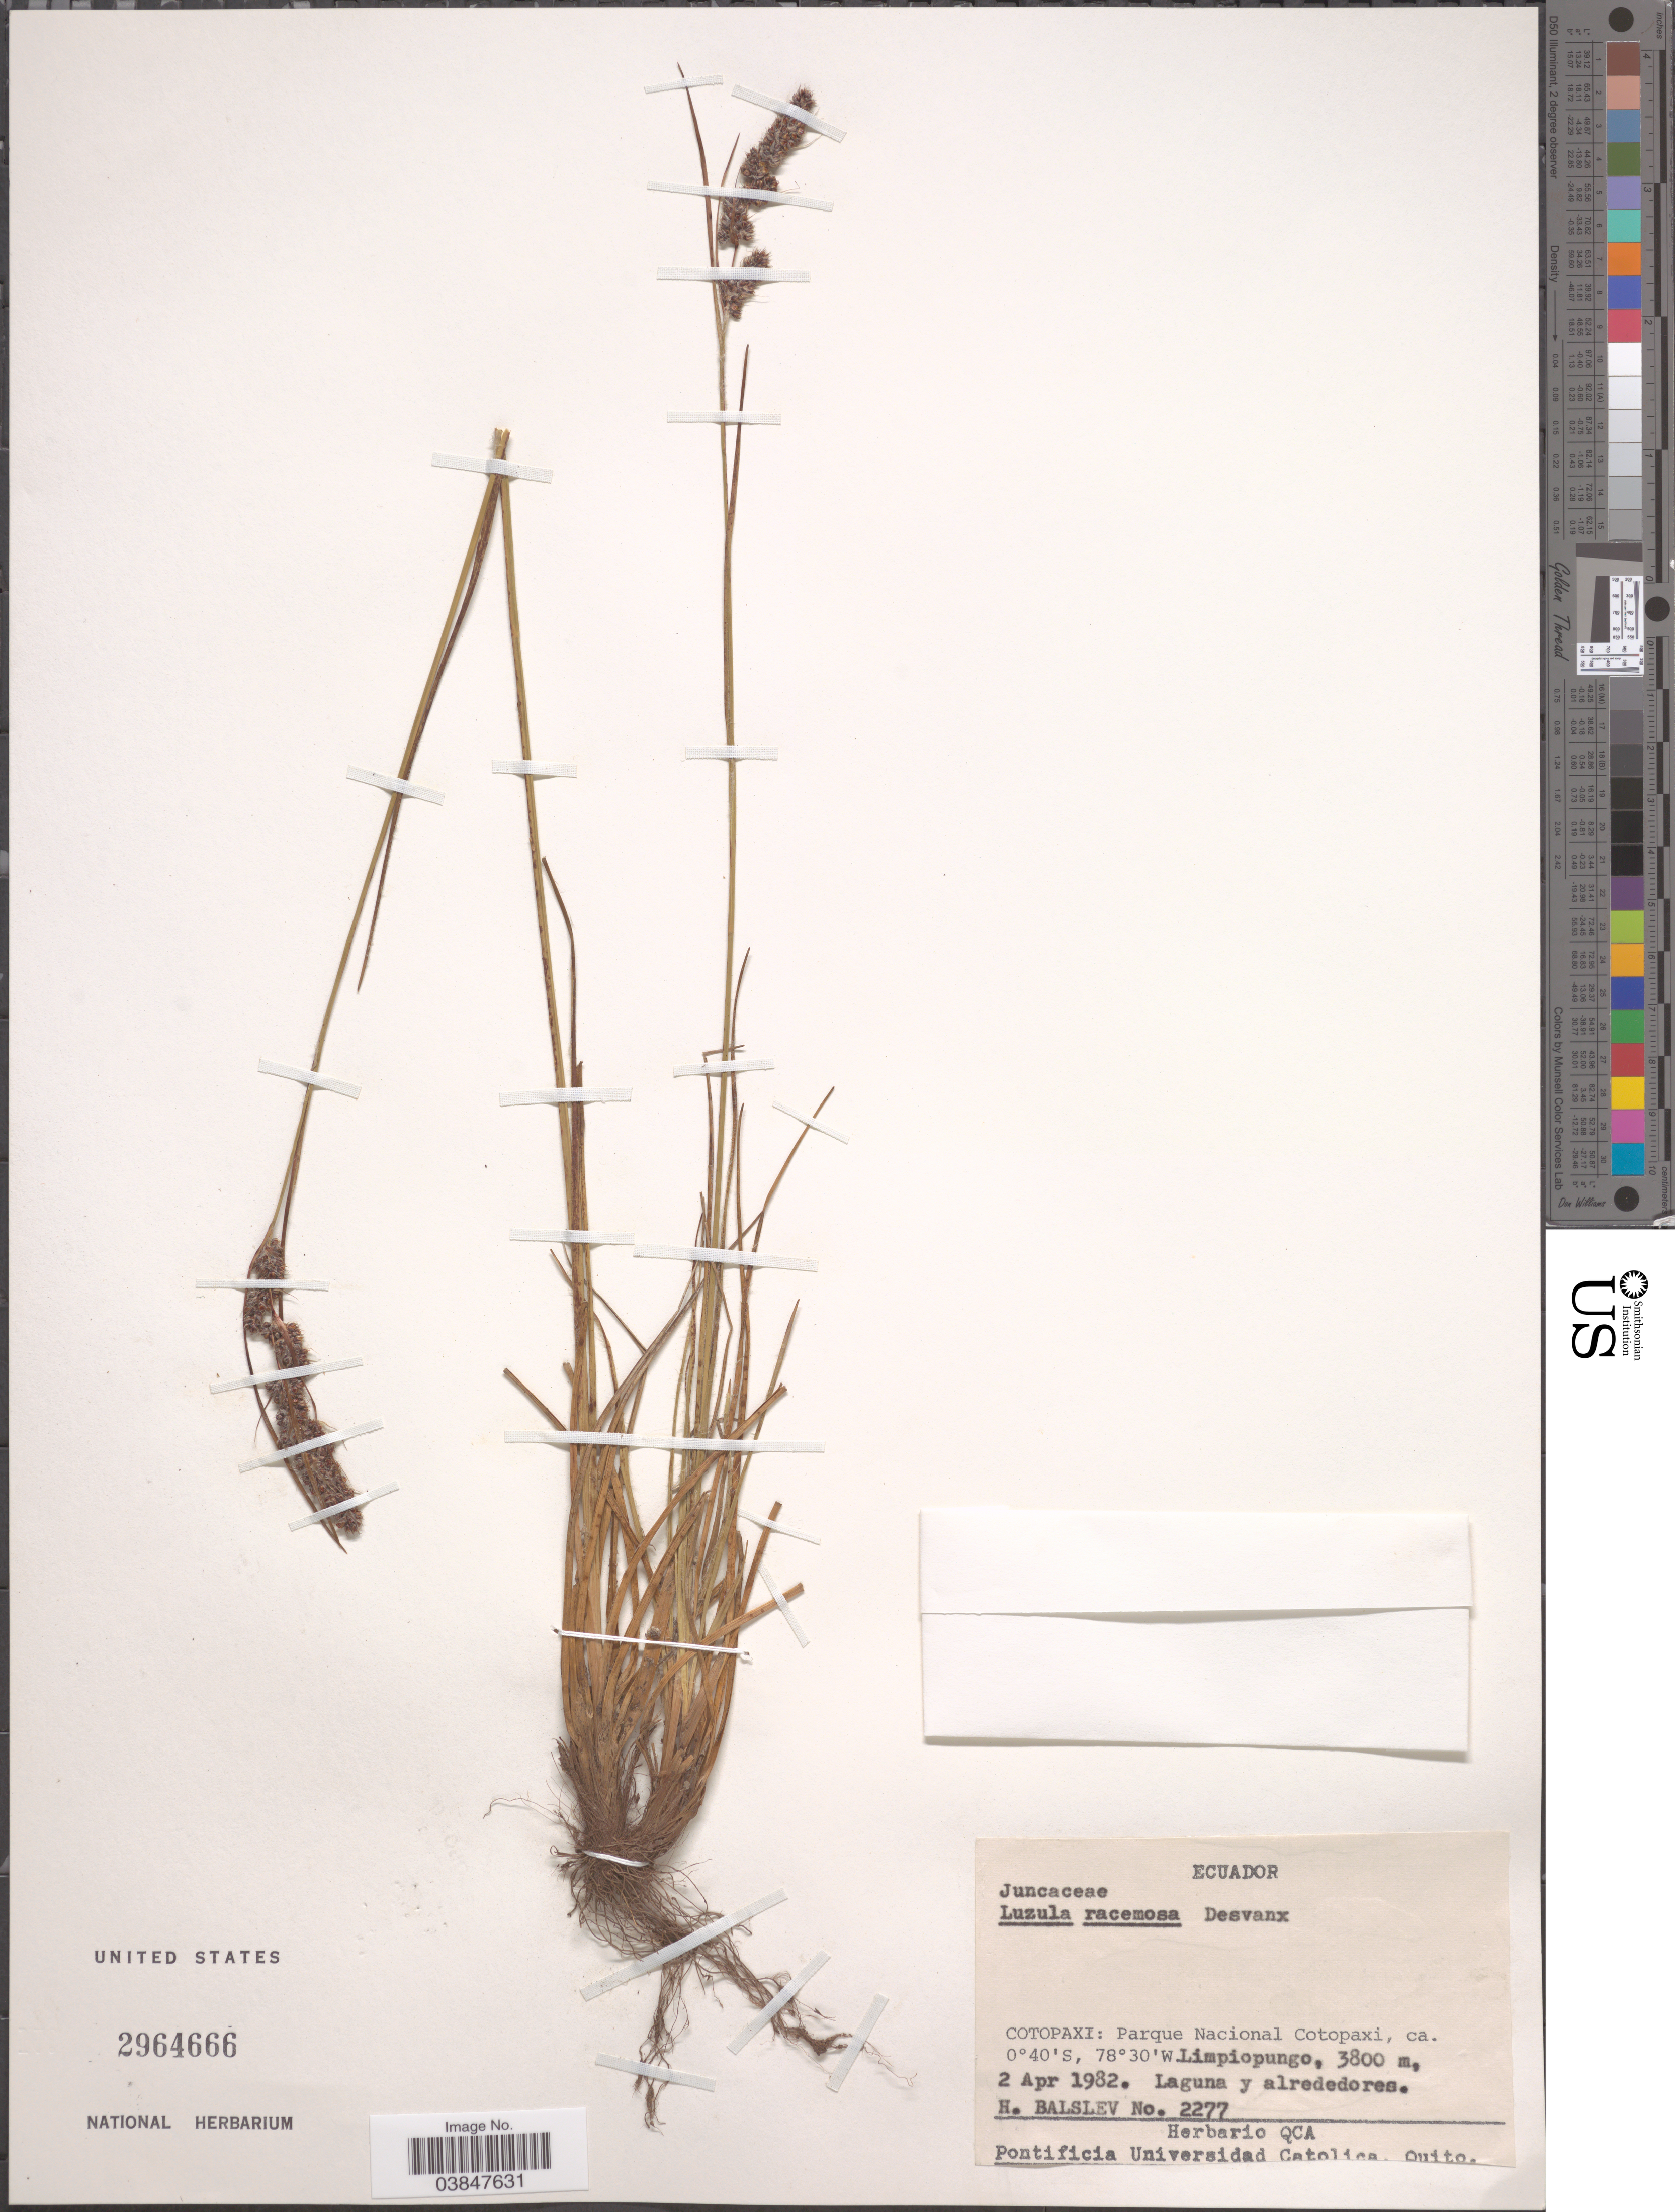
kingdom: Plantae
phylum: Tracheophyta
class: Liliopsida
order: Poales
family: Juncaceae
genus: Luzula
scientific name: Luzula racemosa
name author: Desv.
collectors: H. Balslev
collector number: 2277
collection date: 1982-04-02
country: Ecuador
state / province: Cotopaxi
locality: Parque Nacional Cotopaxi. Limpiopungo.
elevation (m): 3800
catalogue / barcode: US 2964666